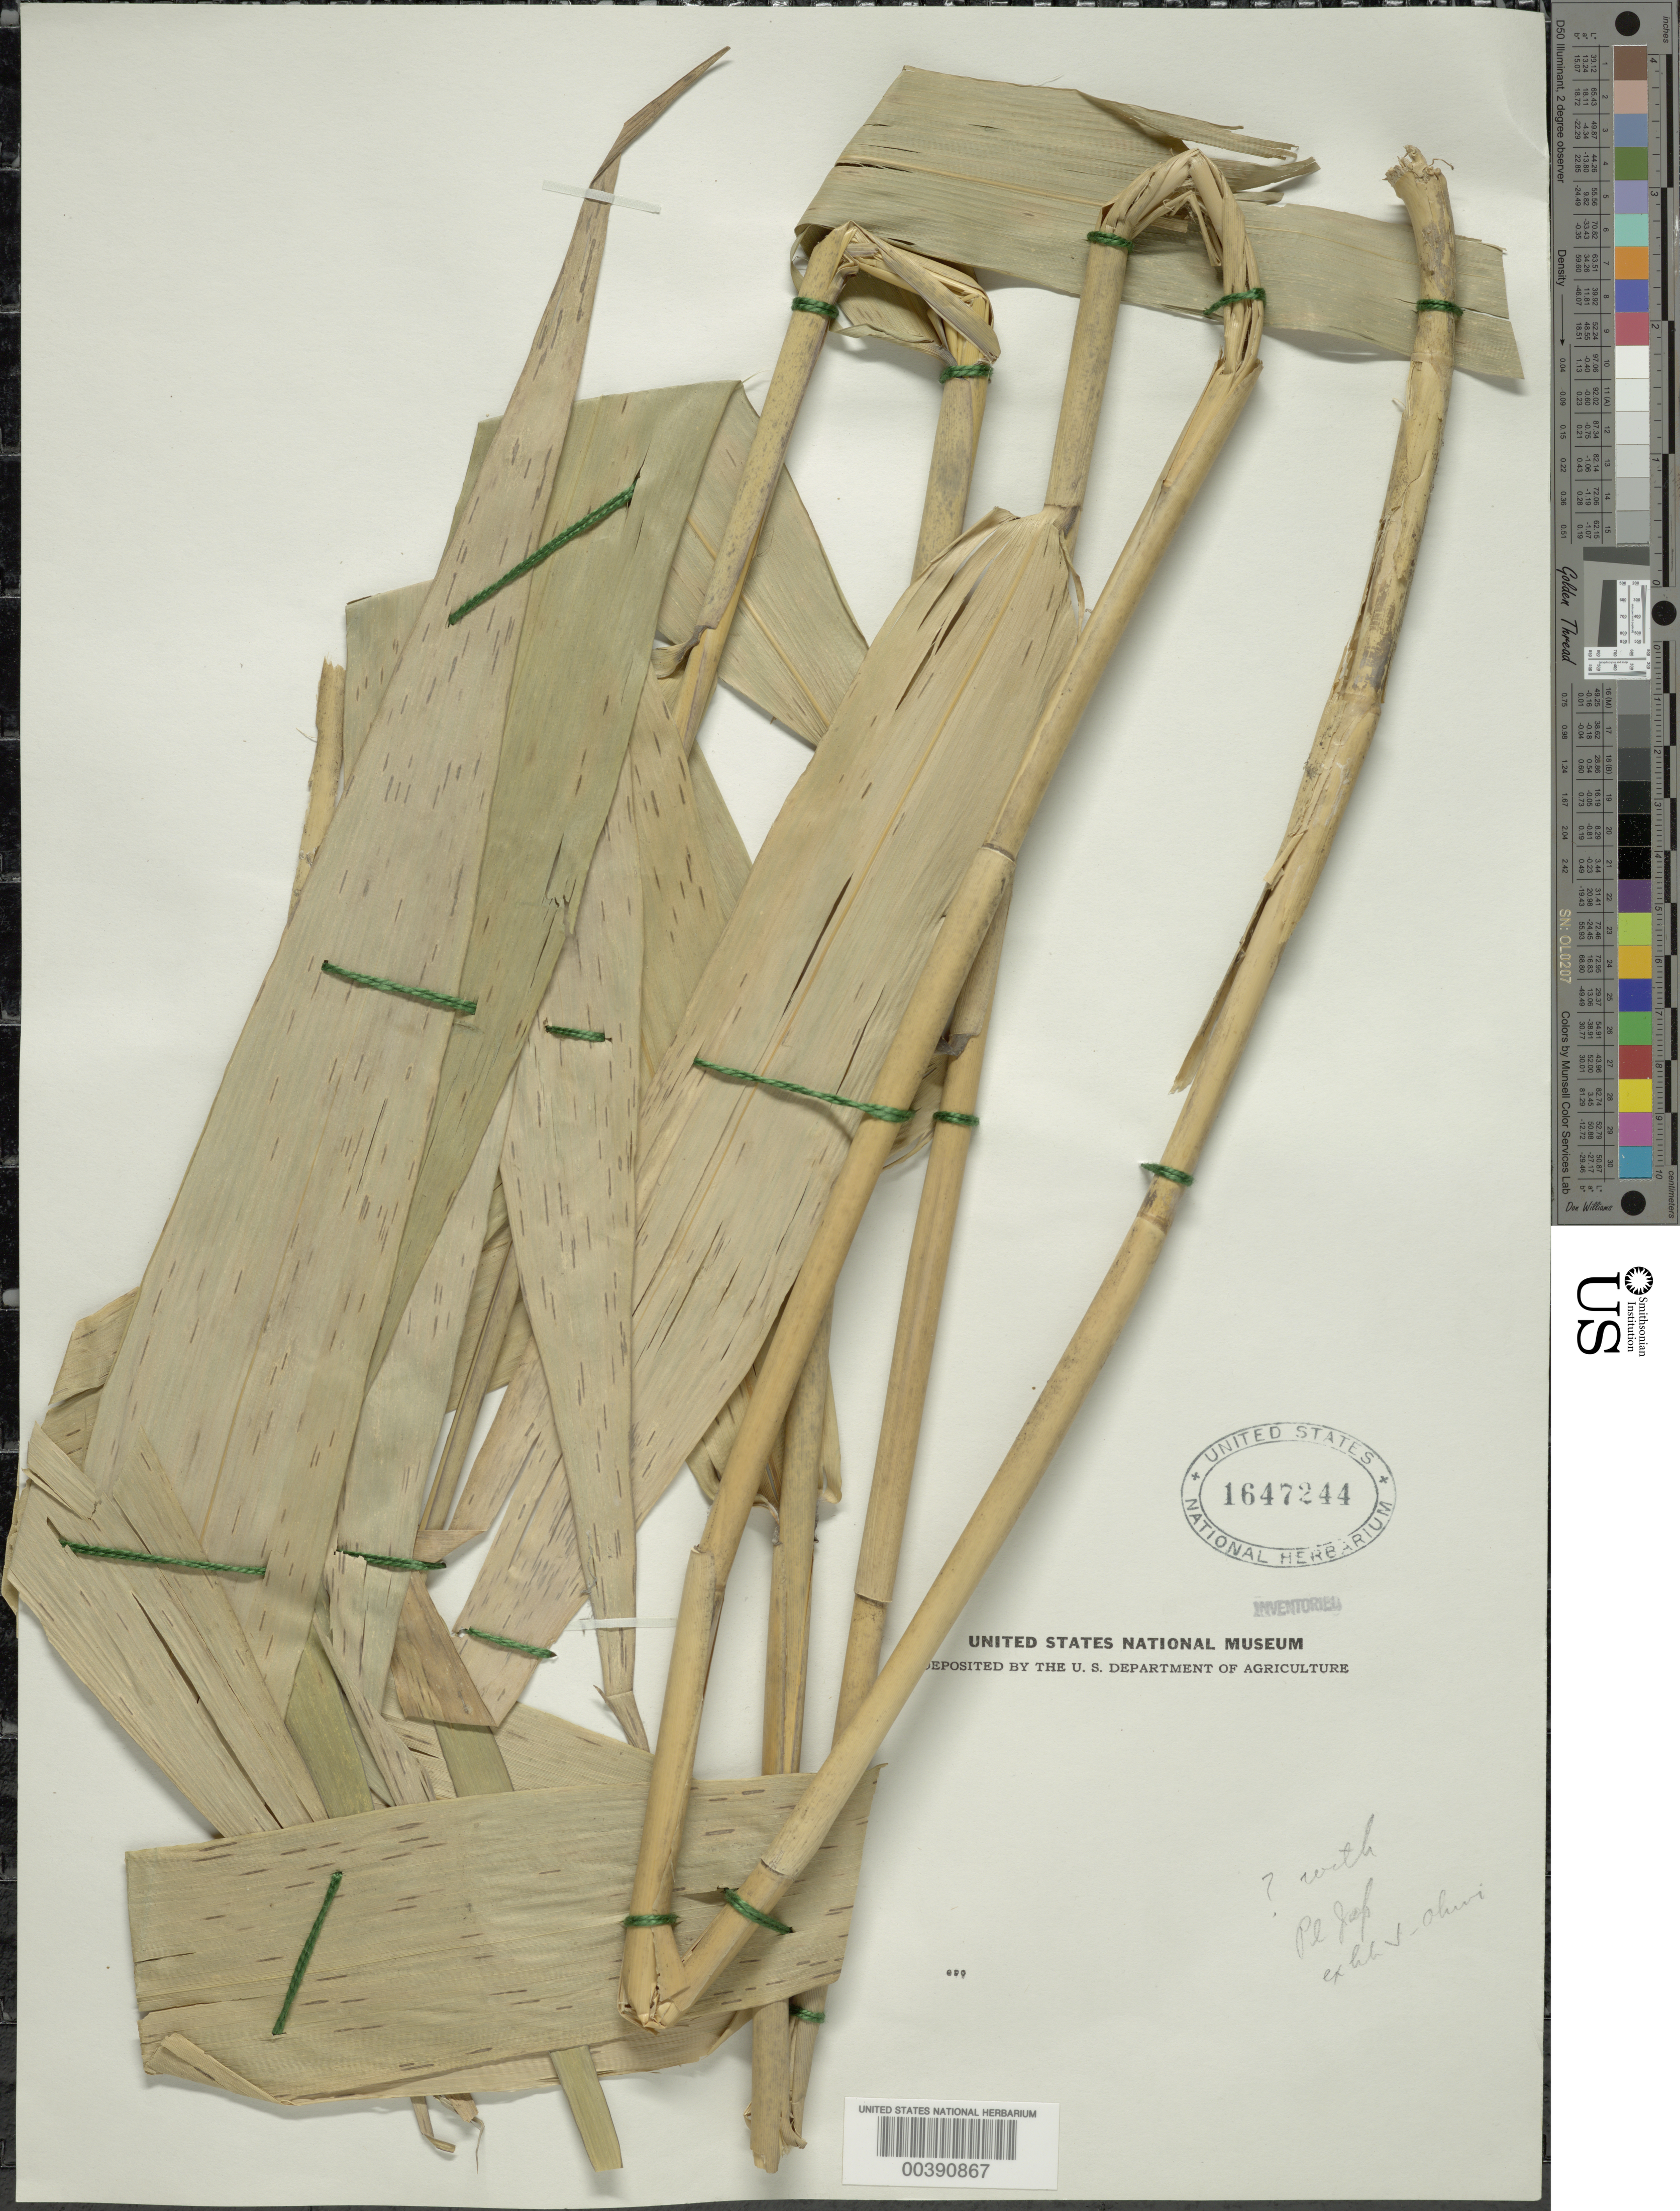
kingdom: Plantae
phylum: Tracheophyta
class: Liliopsida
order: Poales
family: Poaceae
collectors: J. Ohwi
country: Japan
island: Honshu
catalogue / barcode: US 1647244